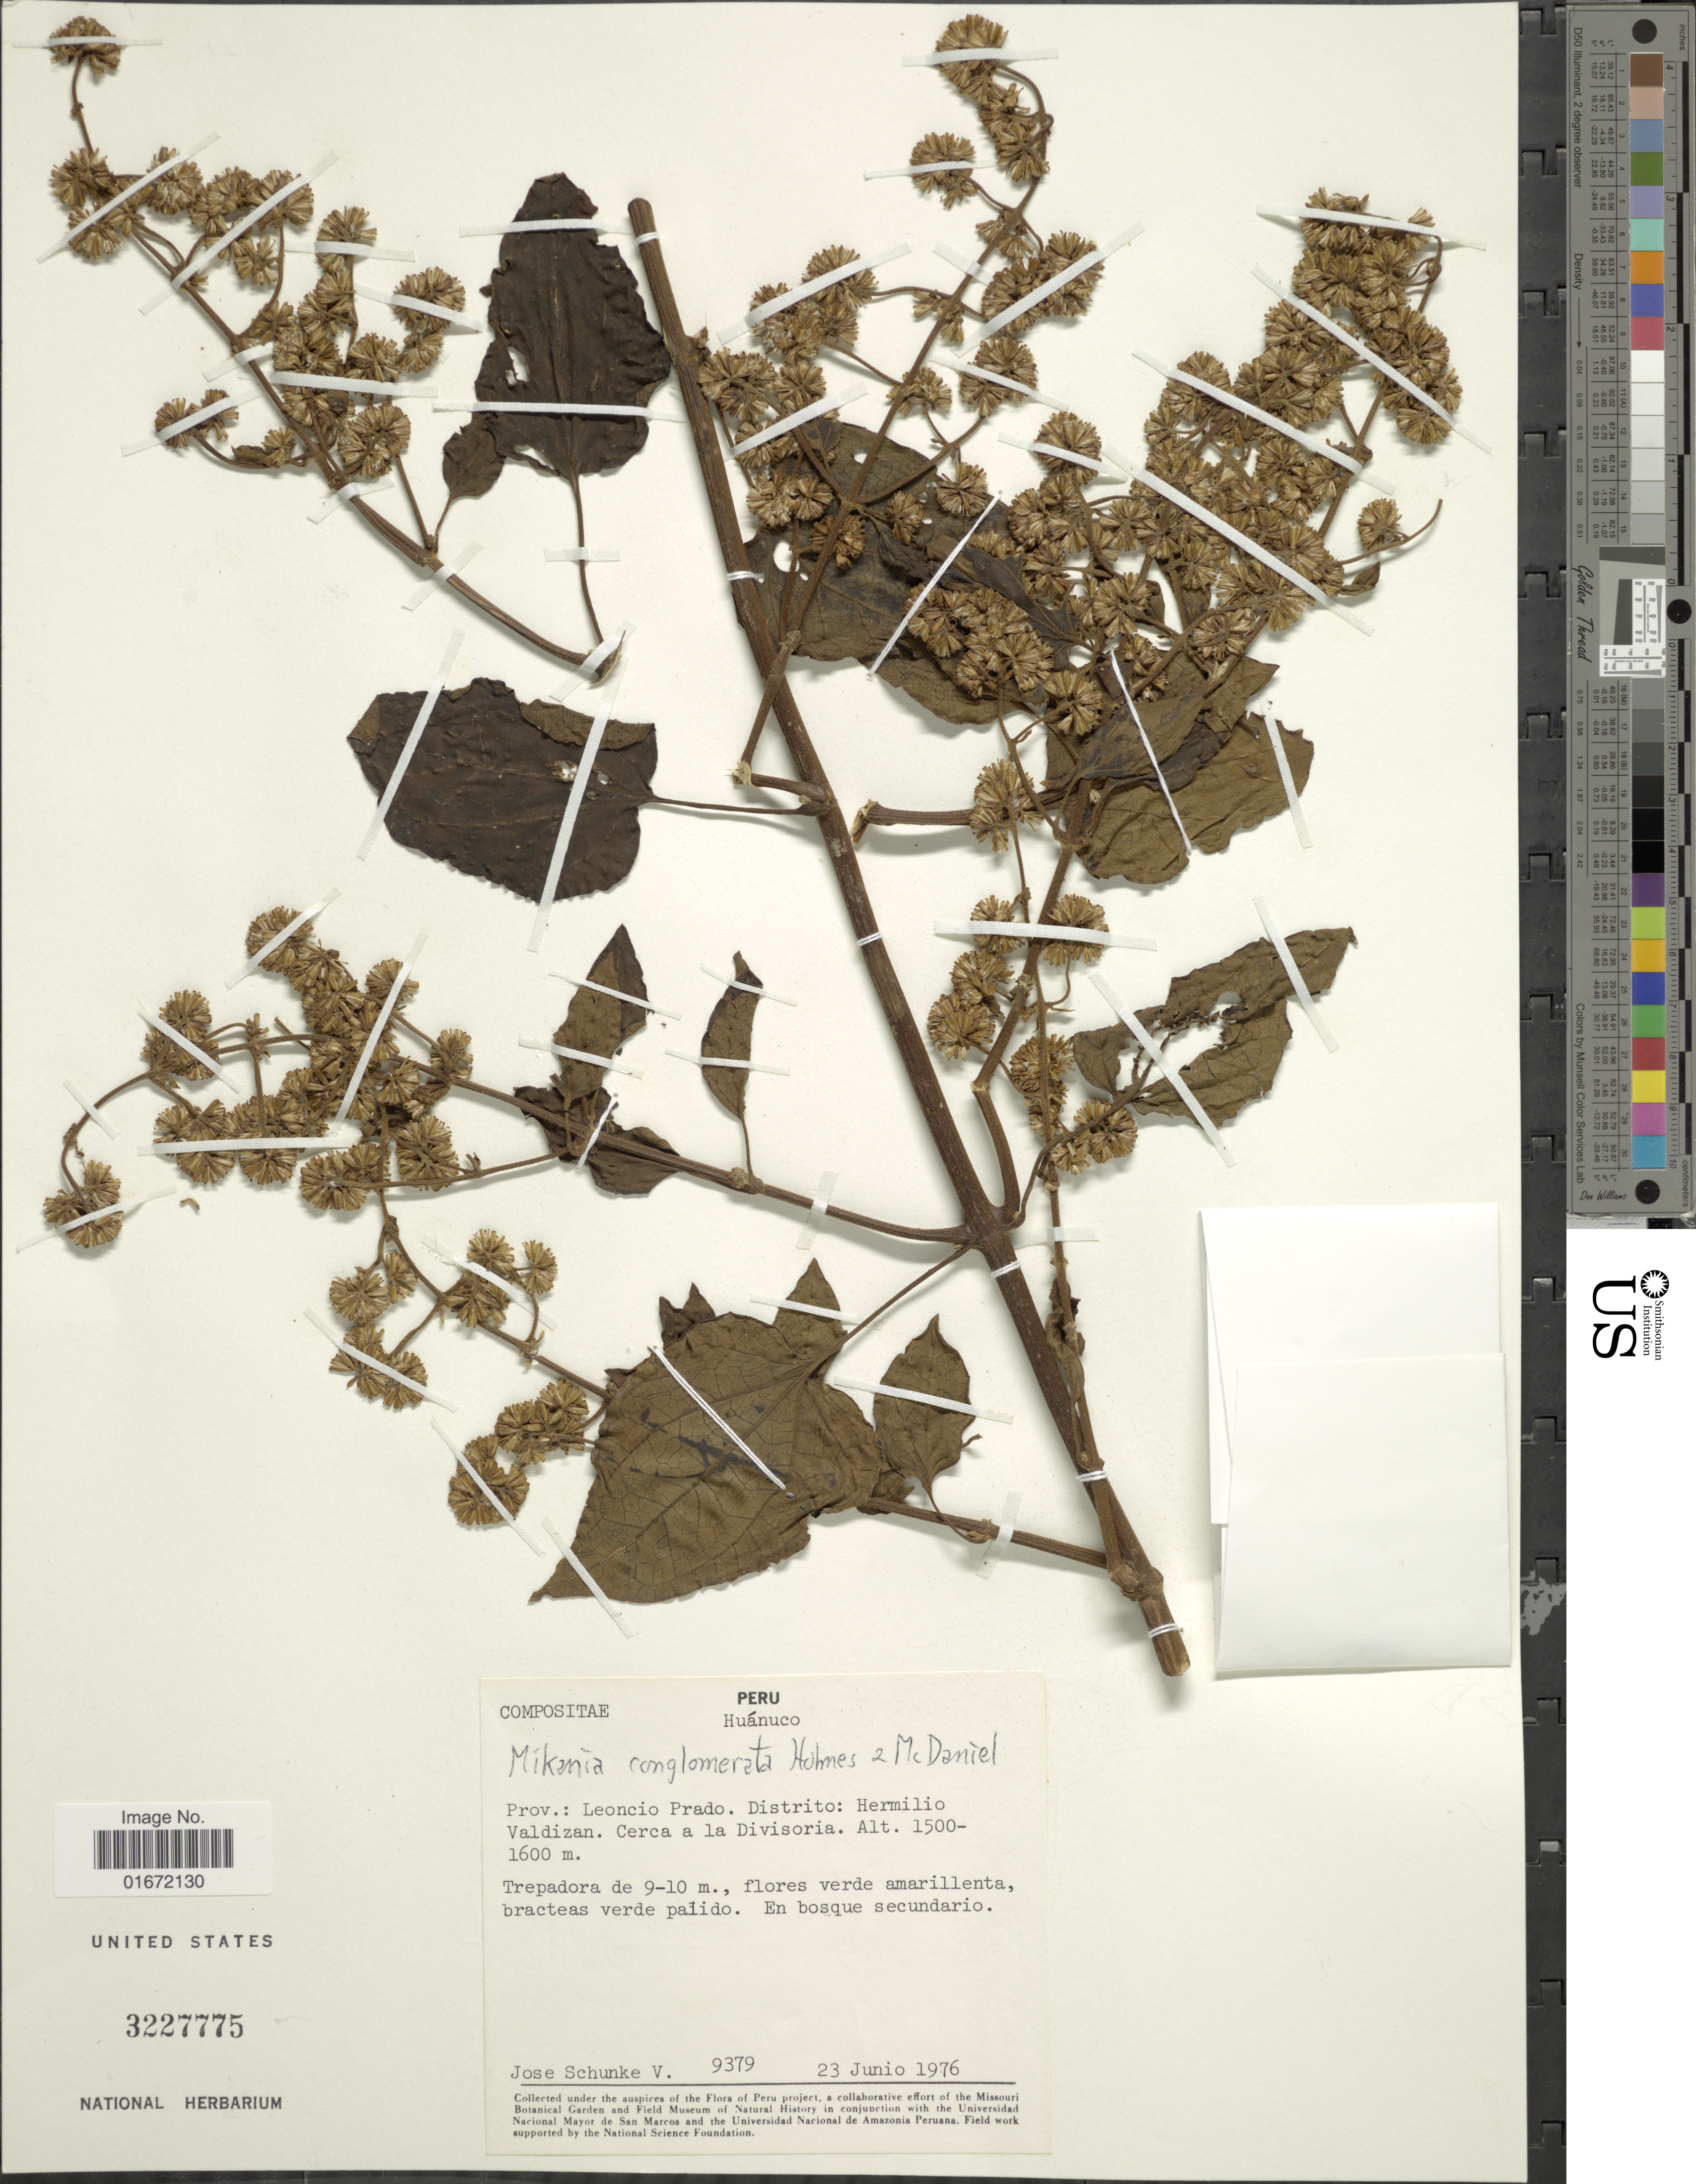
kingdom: Plantae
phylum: Tracheophyta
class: Magnoliopsida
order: Asterales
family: Asteraceae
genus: Mikania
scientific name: Mikania conglomerata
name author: W.C. Holmes & McDaniel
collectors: J. Schunke Vigo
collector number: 9379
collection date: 1976-06-23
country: Peru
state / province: Huánuco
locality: Prov.: Leoncio Prado. Distrito: Hermilio Valdizan. Cerca a la Divisoria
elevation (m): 1500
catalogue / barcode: US 3227775